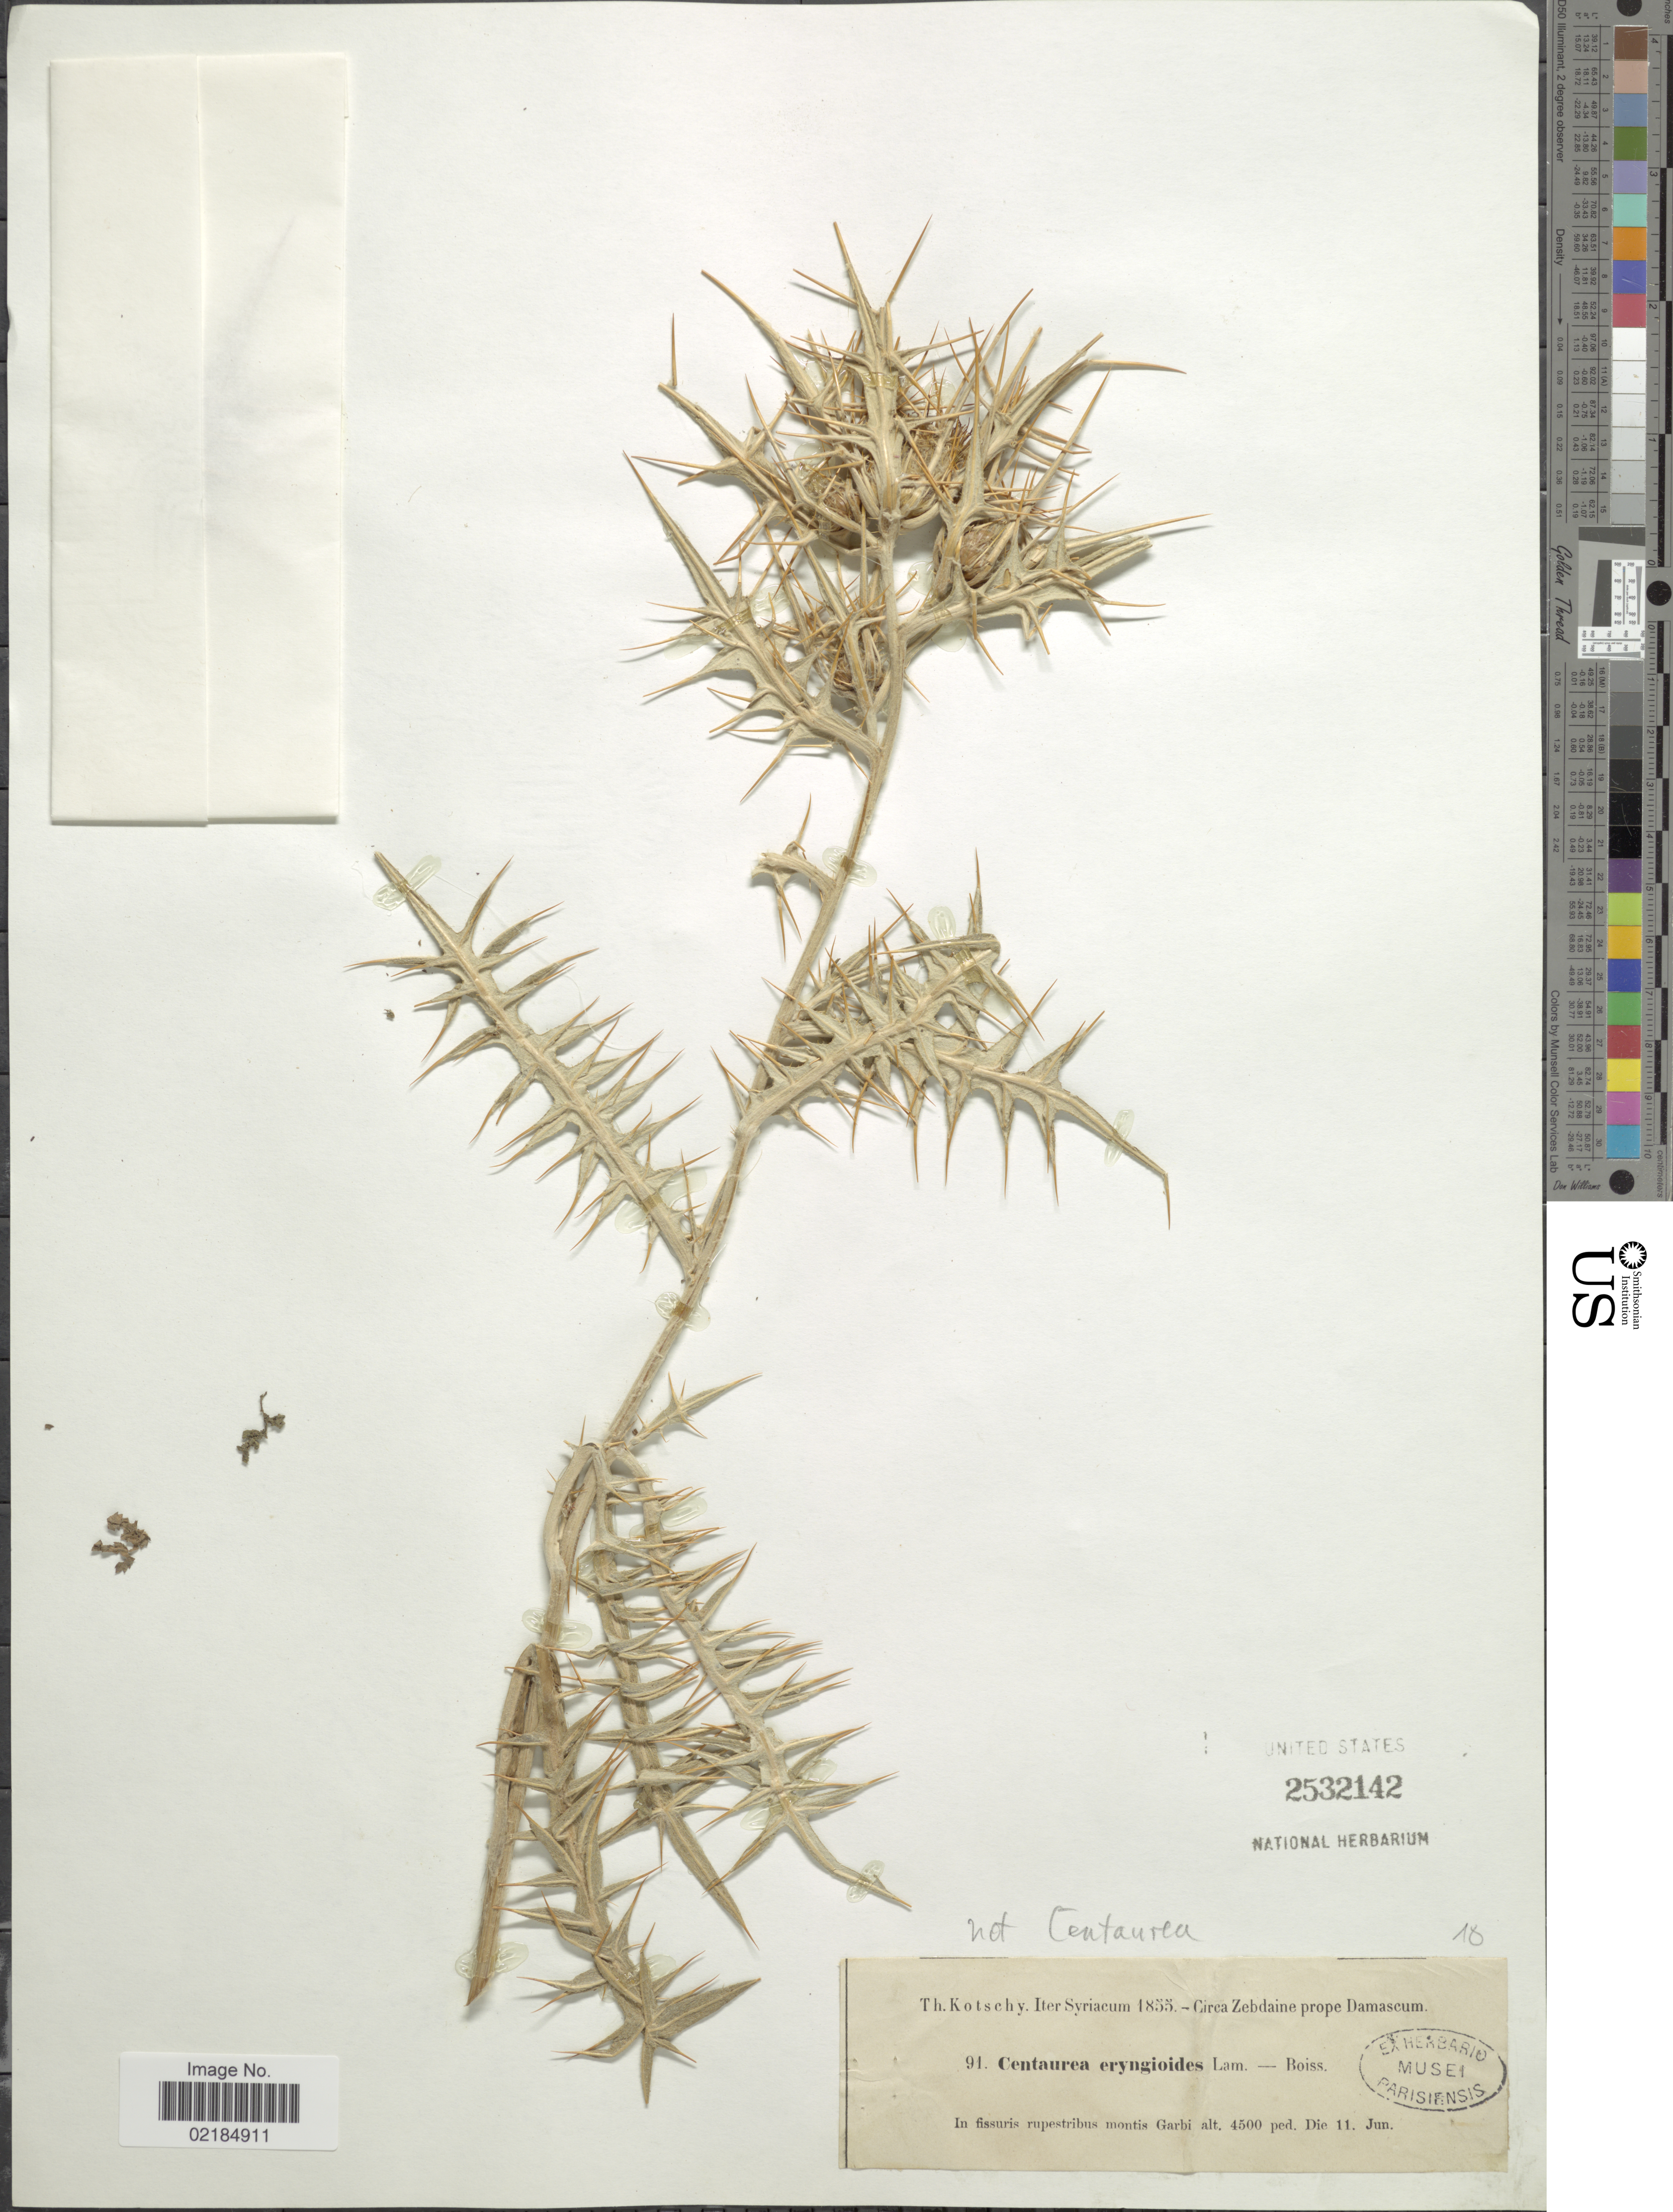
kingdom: Plantae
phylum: Tracheophyta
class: Magnoliopsida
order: Asterales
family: Asteraceae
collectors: K. G. Kotschy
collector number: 91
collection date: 1855-06-11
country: Syria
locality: Iter Syriacum. Circa Zebdaine prope Damascum. In fissuris rupestribus montis Garbi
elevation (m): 1372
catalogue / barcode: US 2532142